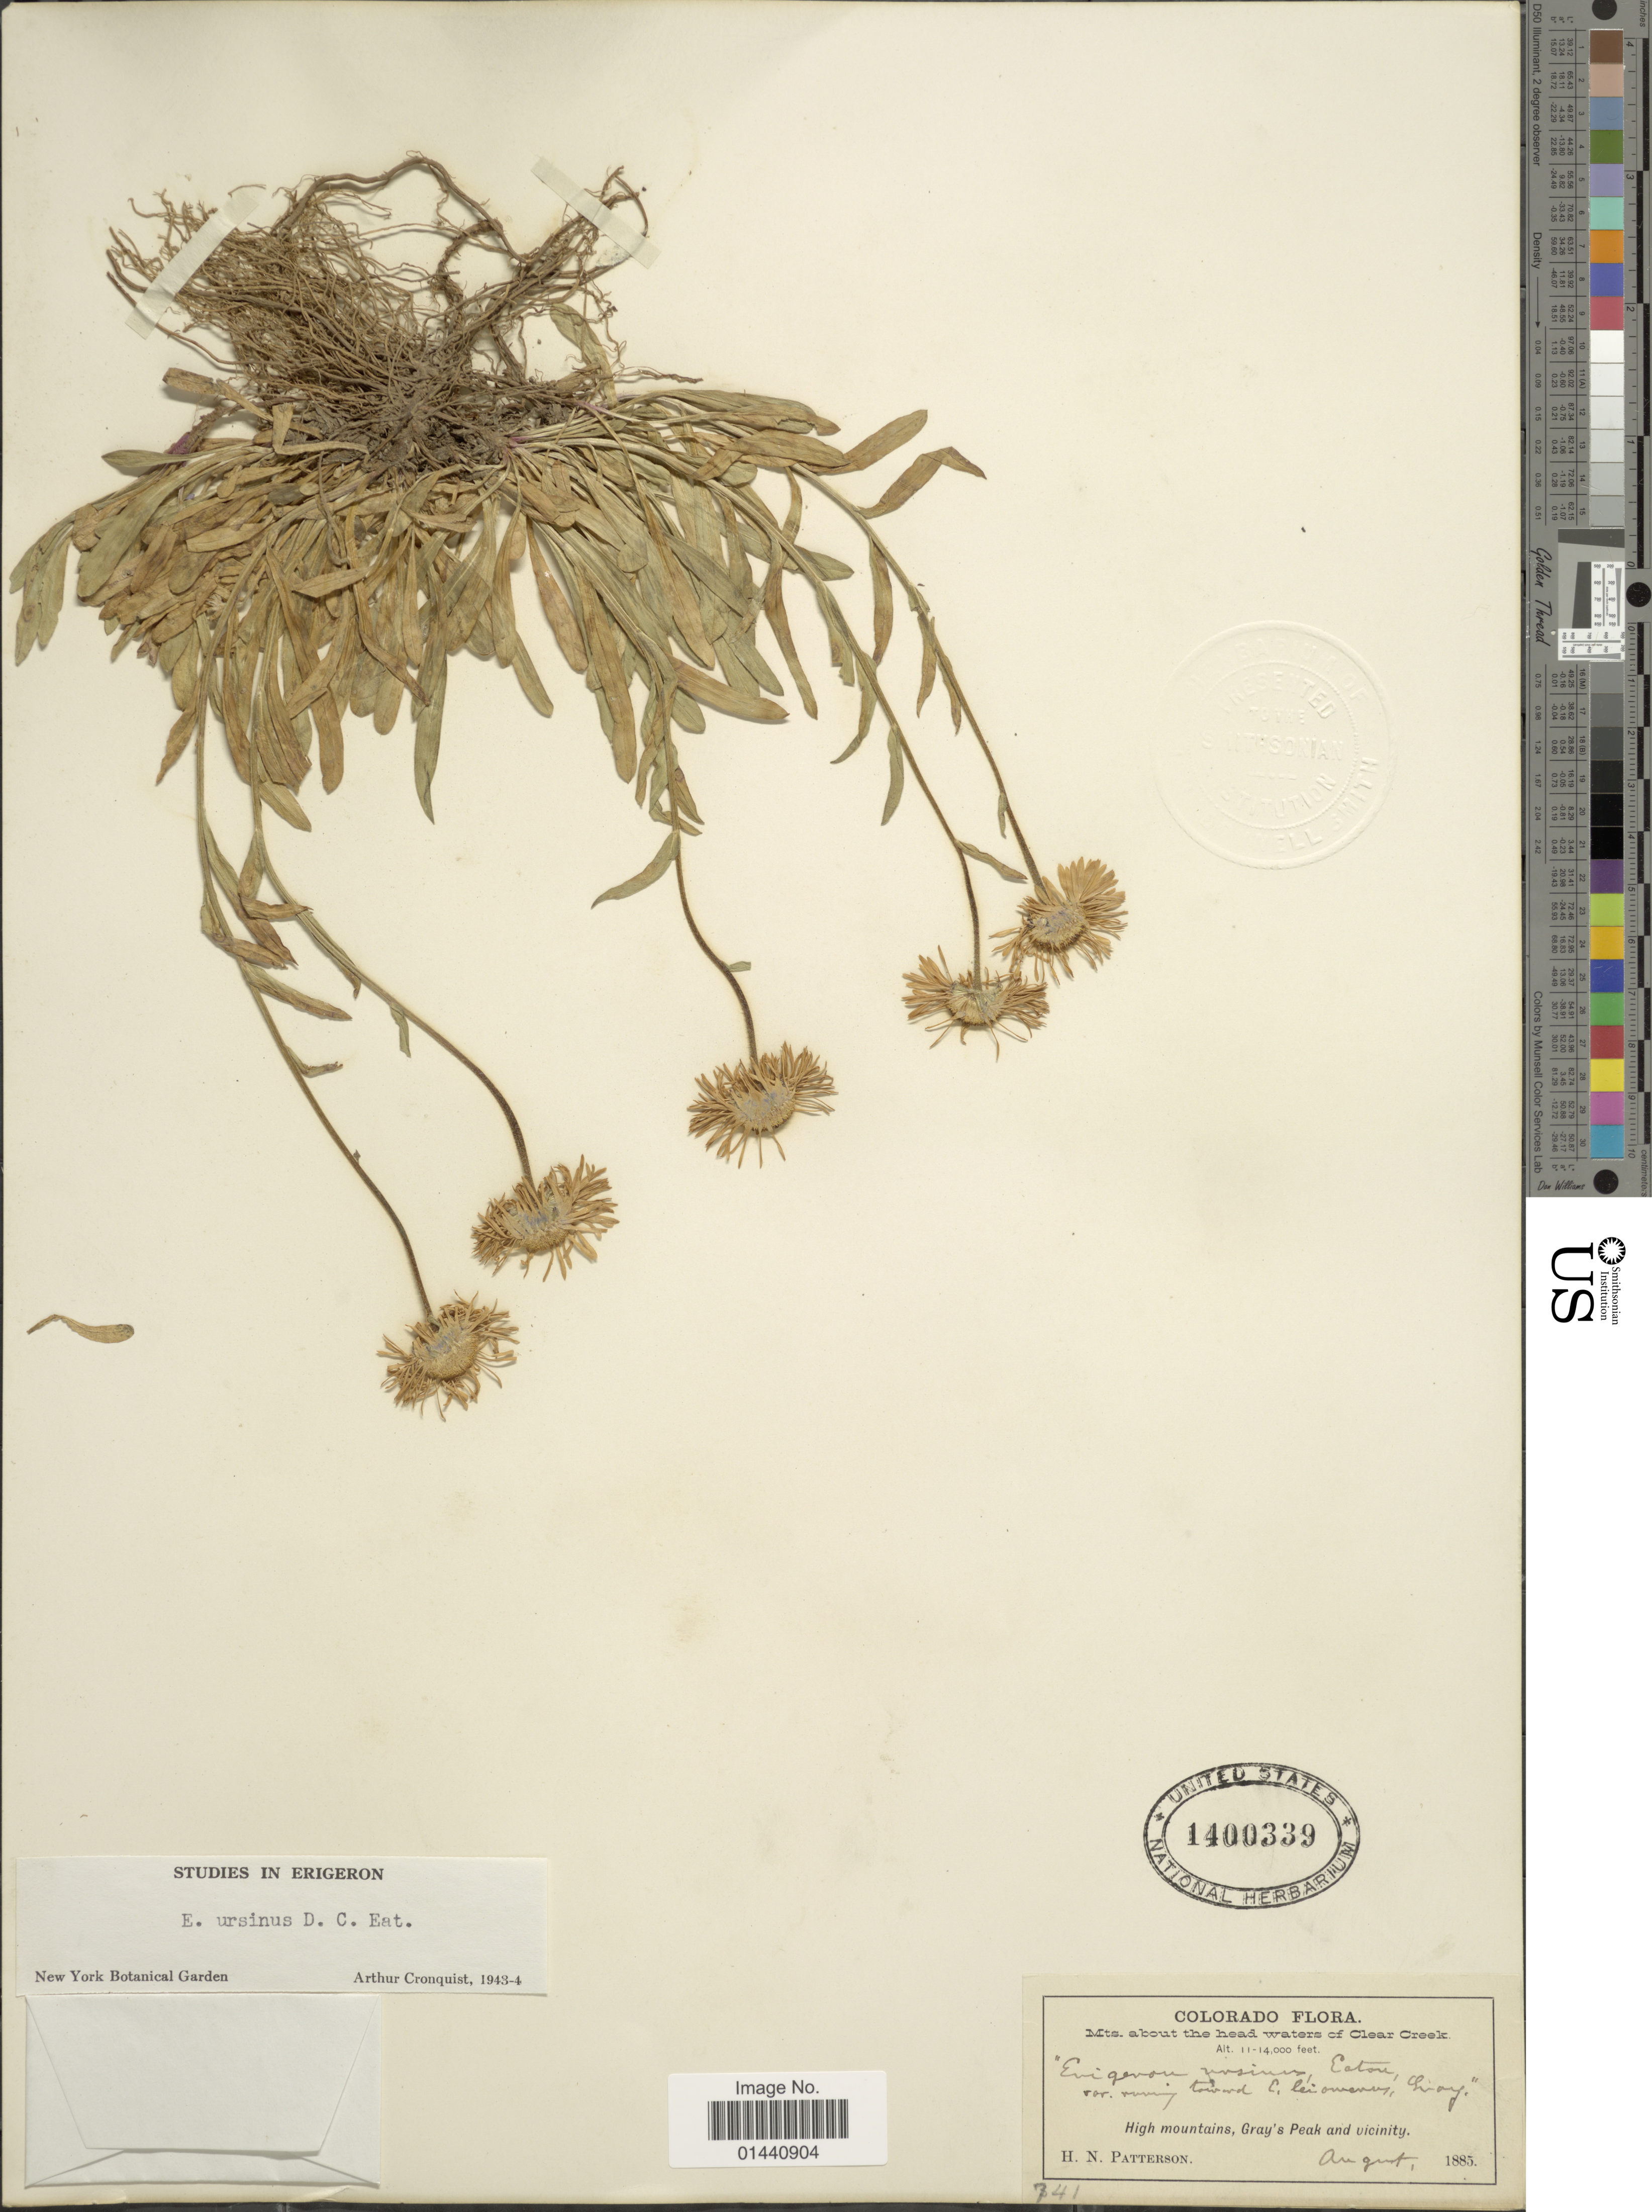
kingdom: Plantae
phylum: Tracheophyta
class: Magnoliopsida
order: Asterales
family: Asteraceae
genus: Erigeron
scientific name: Erigeron ursinus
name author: D.C. Eaton in C. King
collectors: H. N. Patterson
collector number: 741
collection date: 1885-08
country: United States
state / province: Colorado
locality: Mts. about the head waters of Clear Creek. High mountains, Gray's Peak and vicinity.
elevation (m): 3353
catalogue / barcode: US 1400339